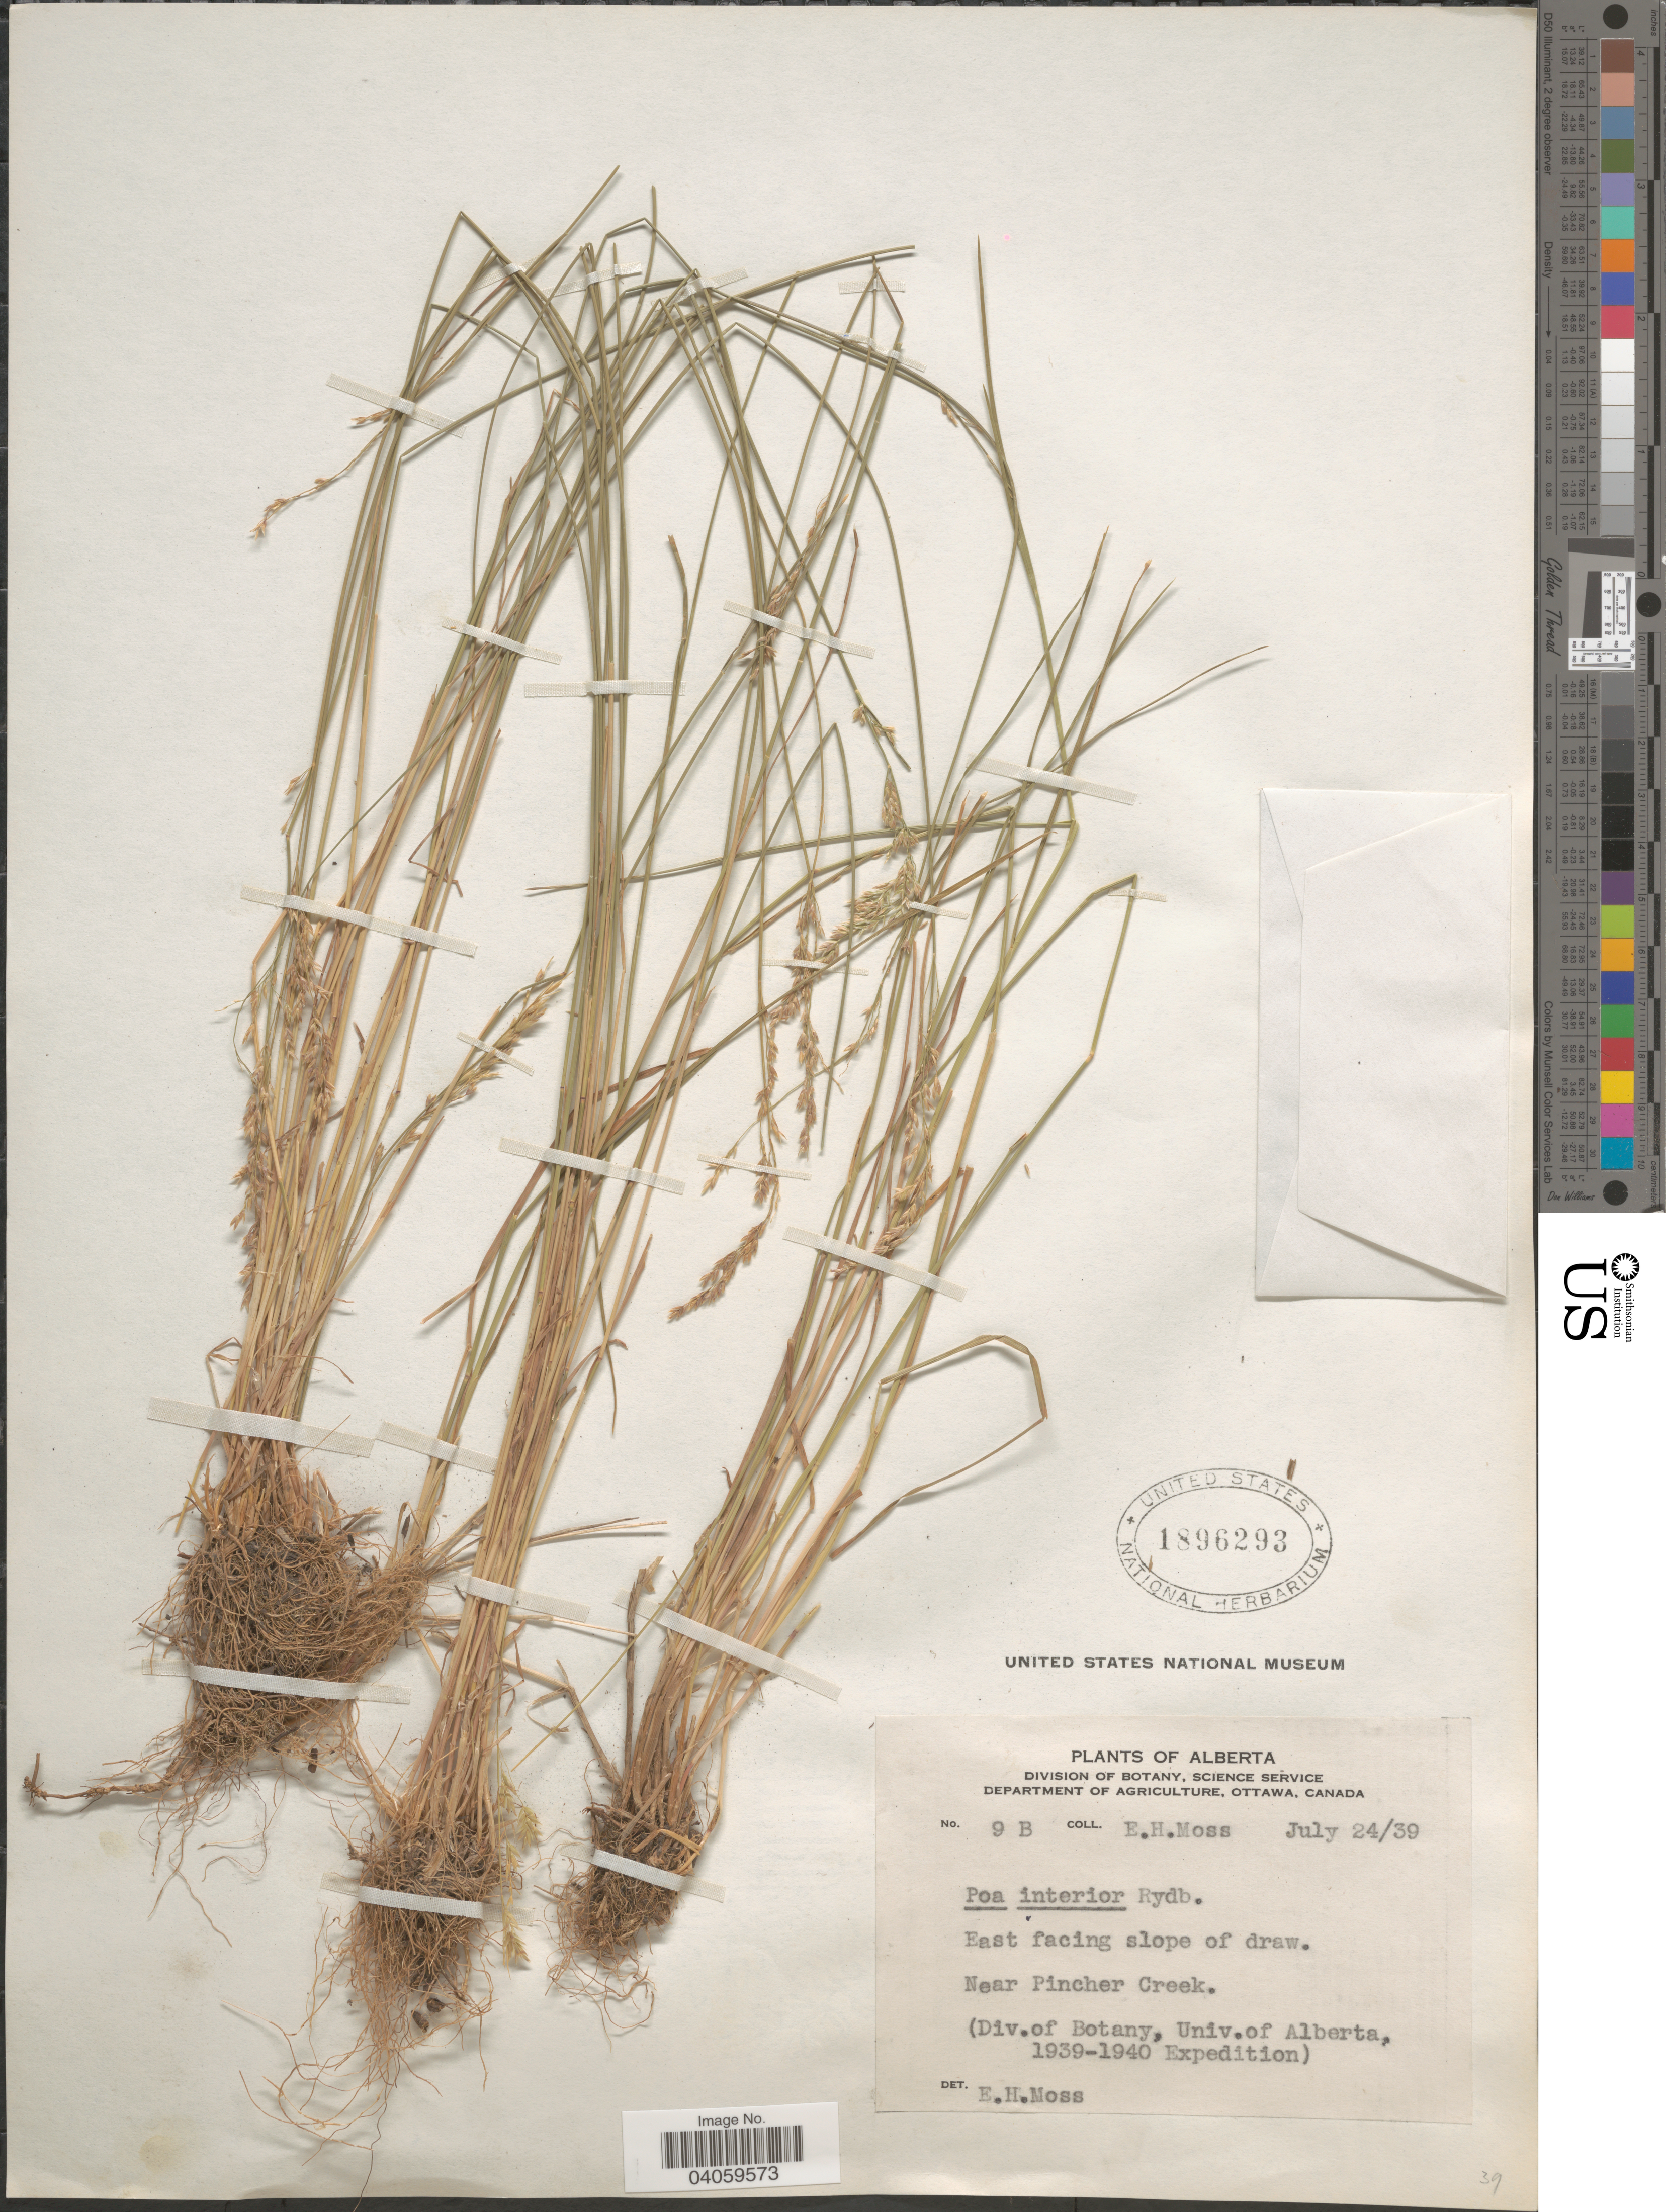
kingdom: Plantae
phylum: Tracheophyta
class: Liliopsida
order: Poales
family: Poaceae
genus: Poa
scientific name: Poa interior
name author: Rydb.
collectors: E. Moss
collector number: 9B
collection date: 1939-07-24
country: Canada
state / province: Alberta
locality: East facing slope of draw. Near Pincher Creek.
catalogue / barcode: US 1896293